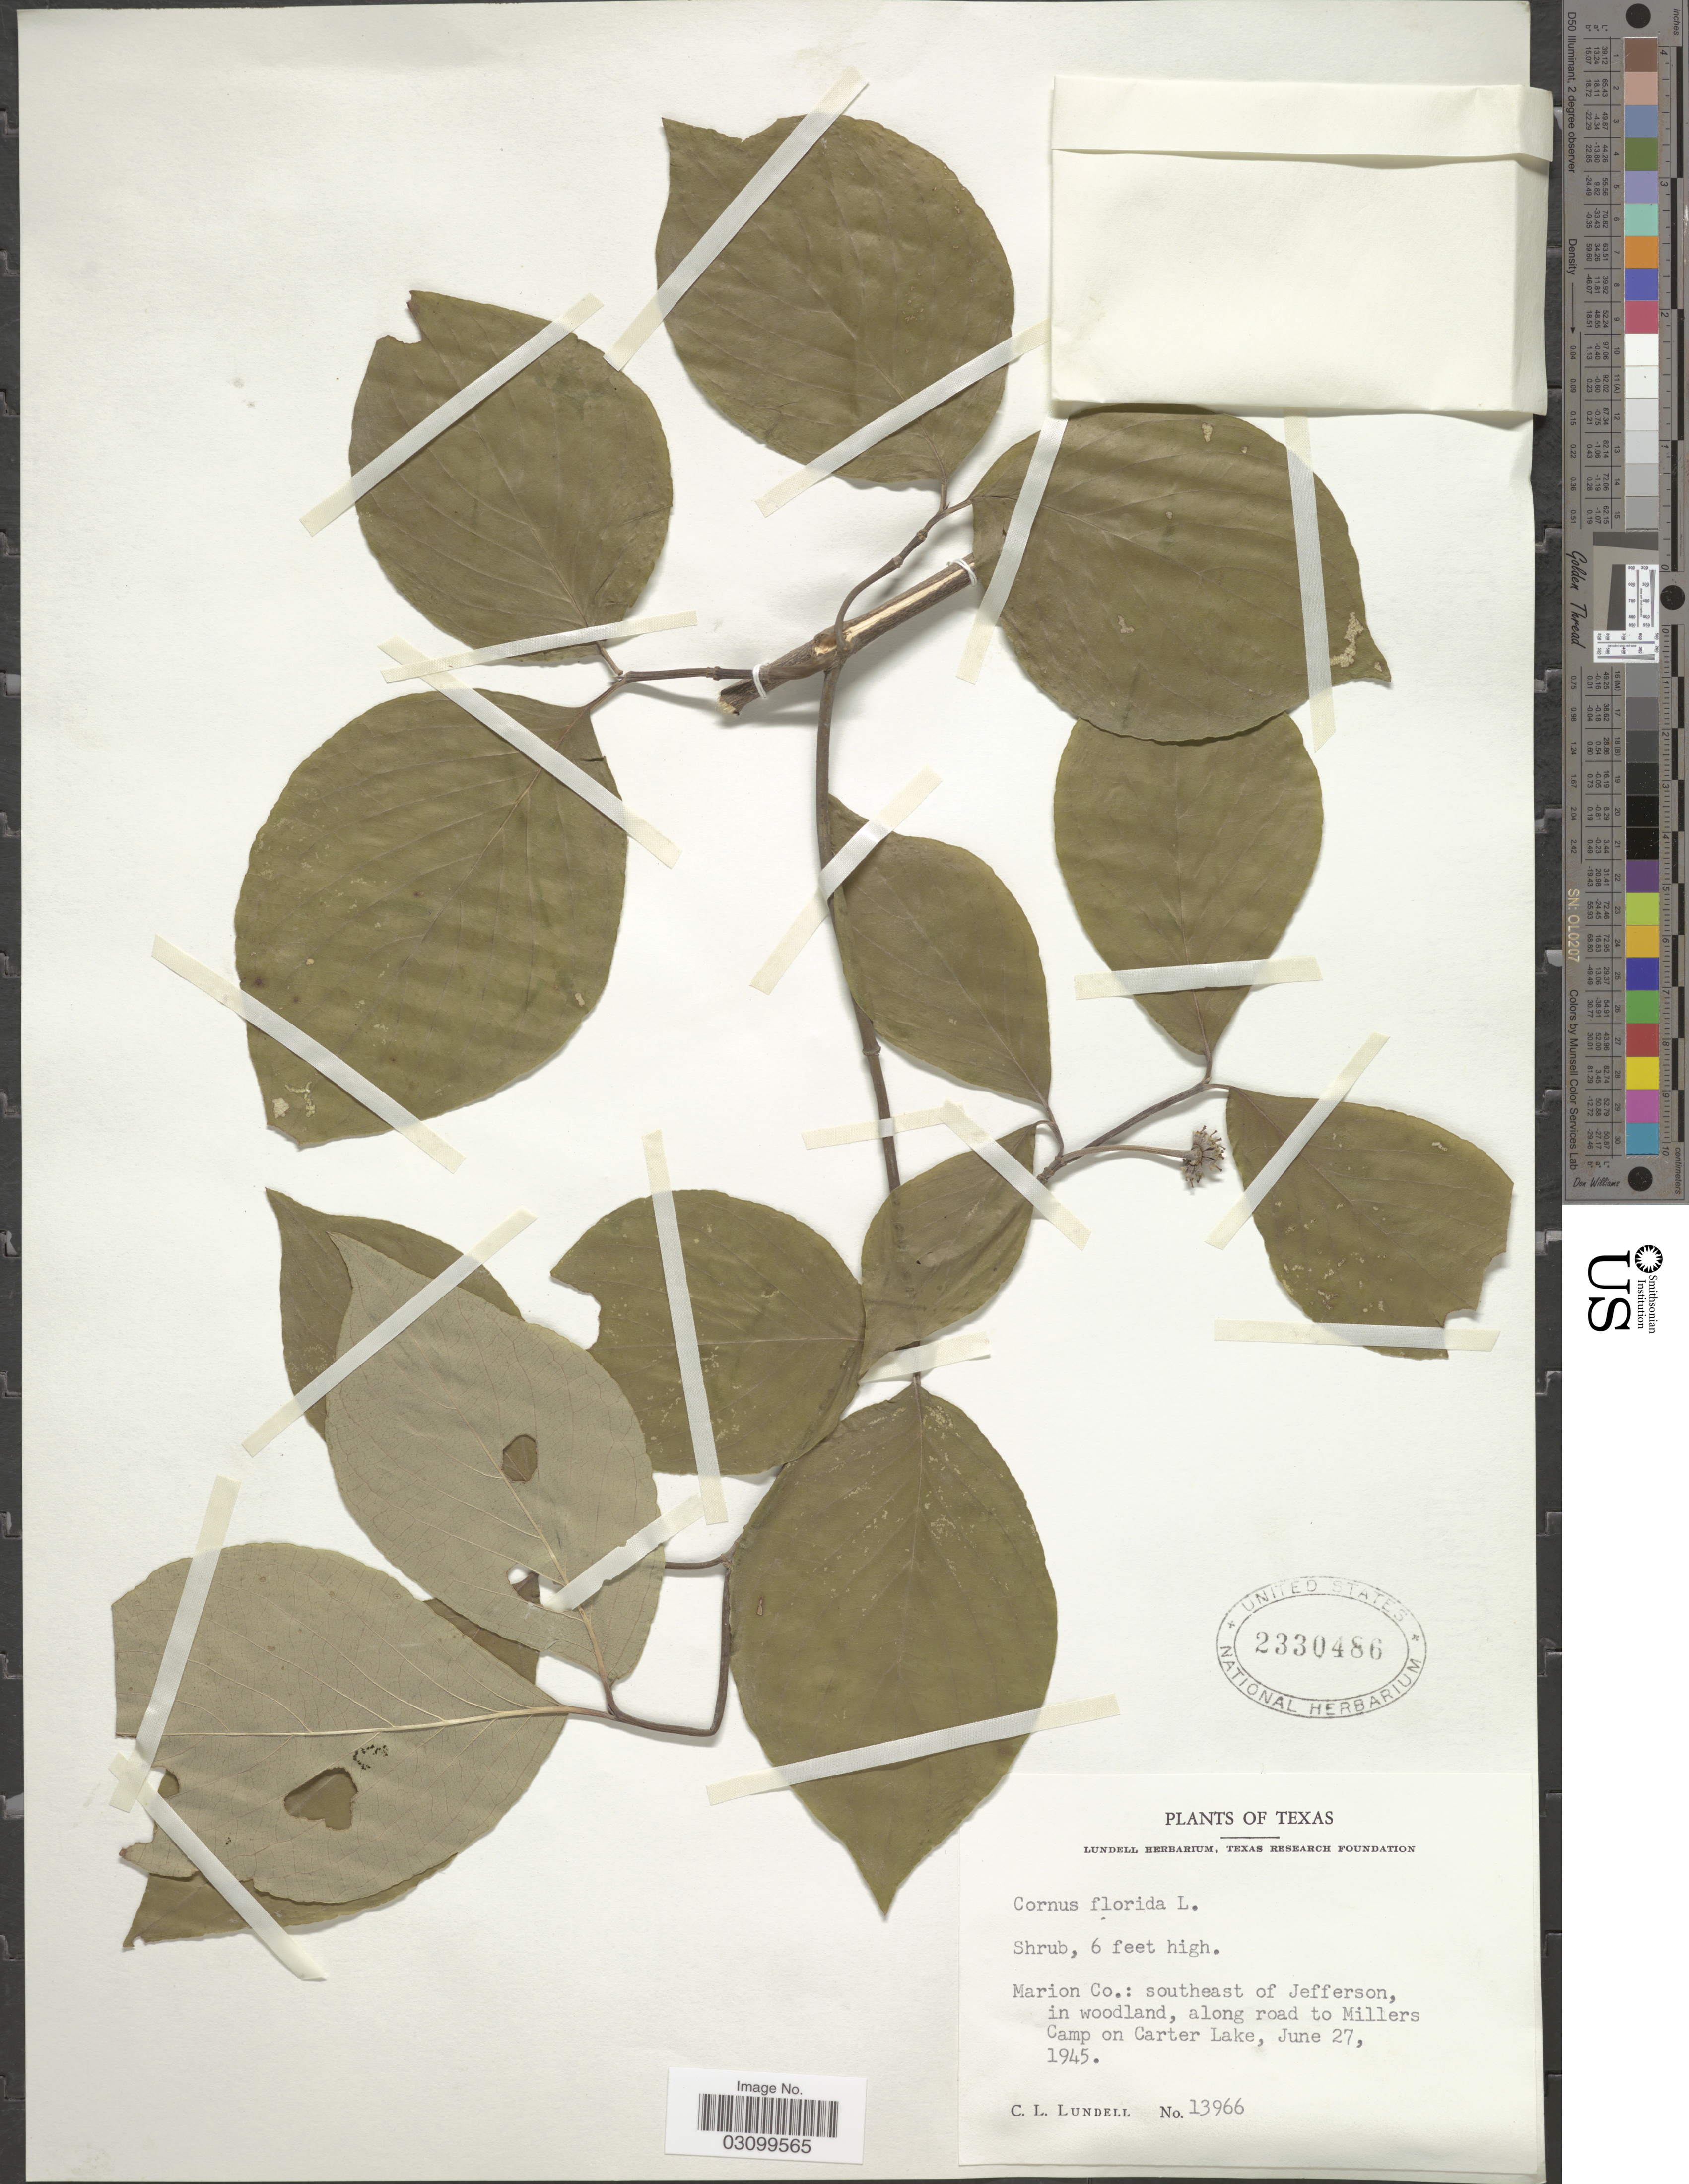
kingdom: Plantae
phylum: Tracheophyta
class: Magnoliopsida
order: Cornales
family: Cornaceae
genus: Cornus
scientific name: Cornus florida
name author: L.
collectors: C. L. Lundell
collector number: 13966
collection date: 1945-06-27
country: United States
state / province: Texas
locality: Marion Co.: southeast of Jefferson, in woodland, along road to Millers Camp on Carter Lake.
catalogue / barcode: US 2330486